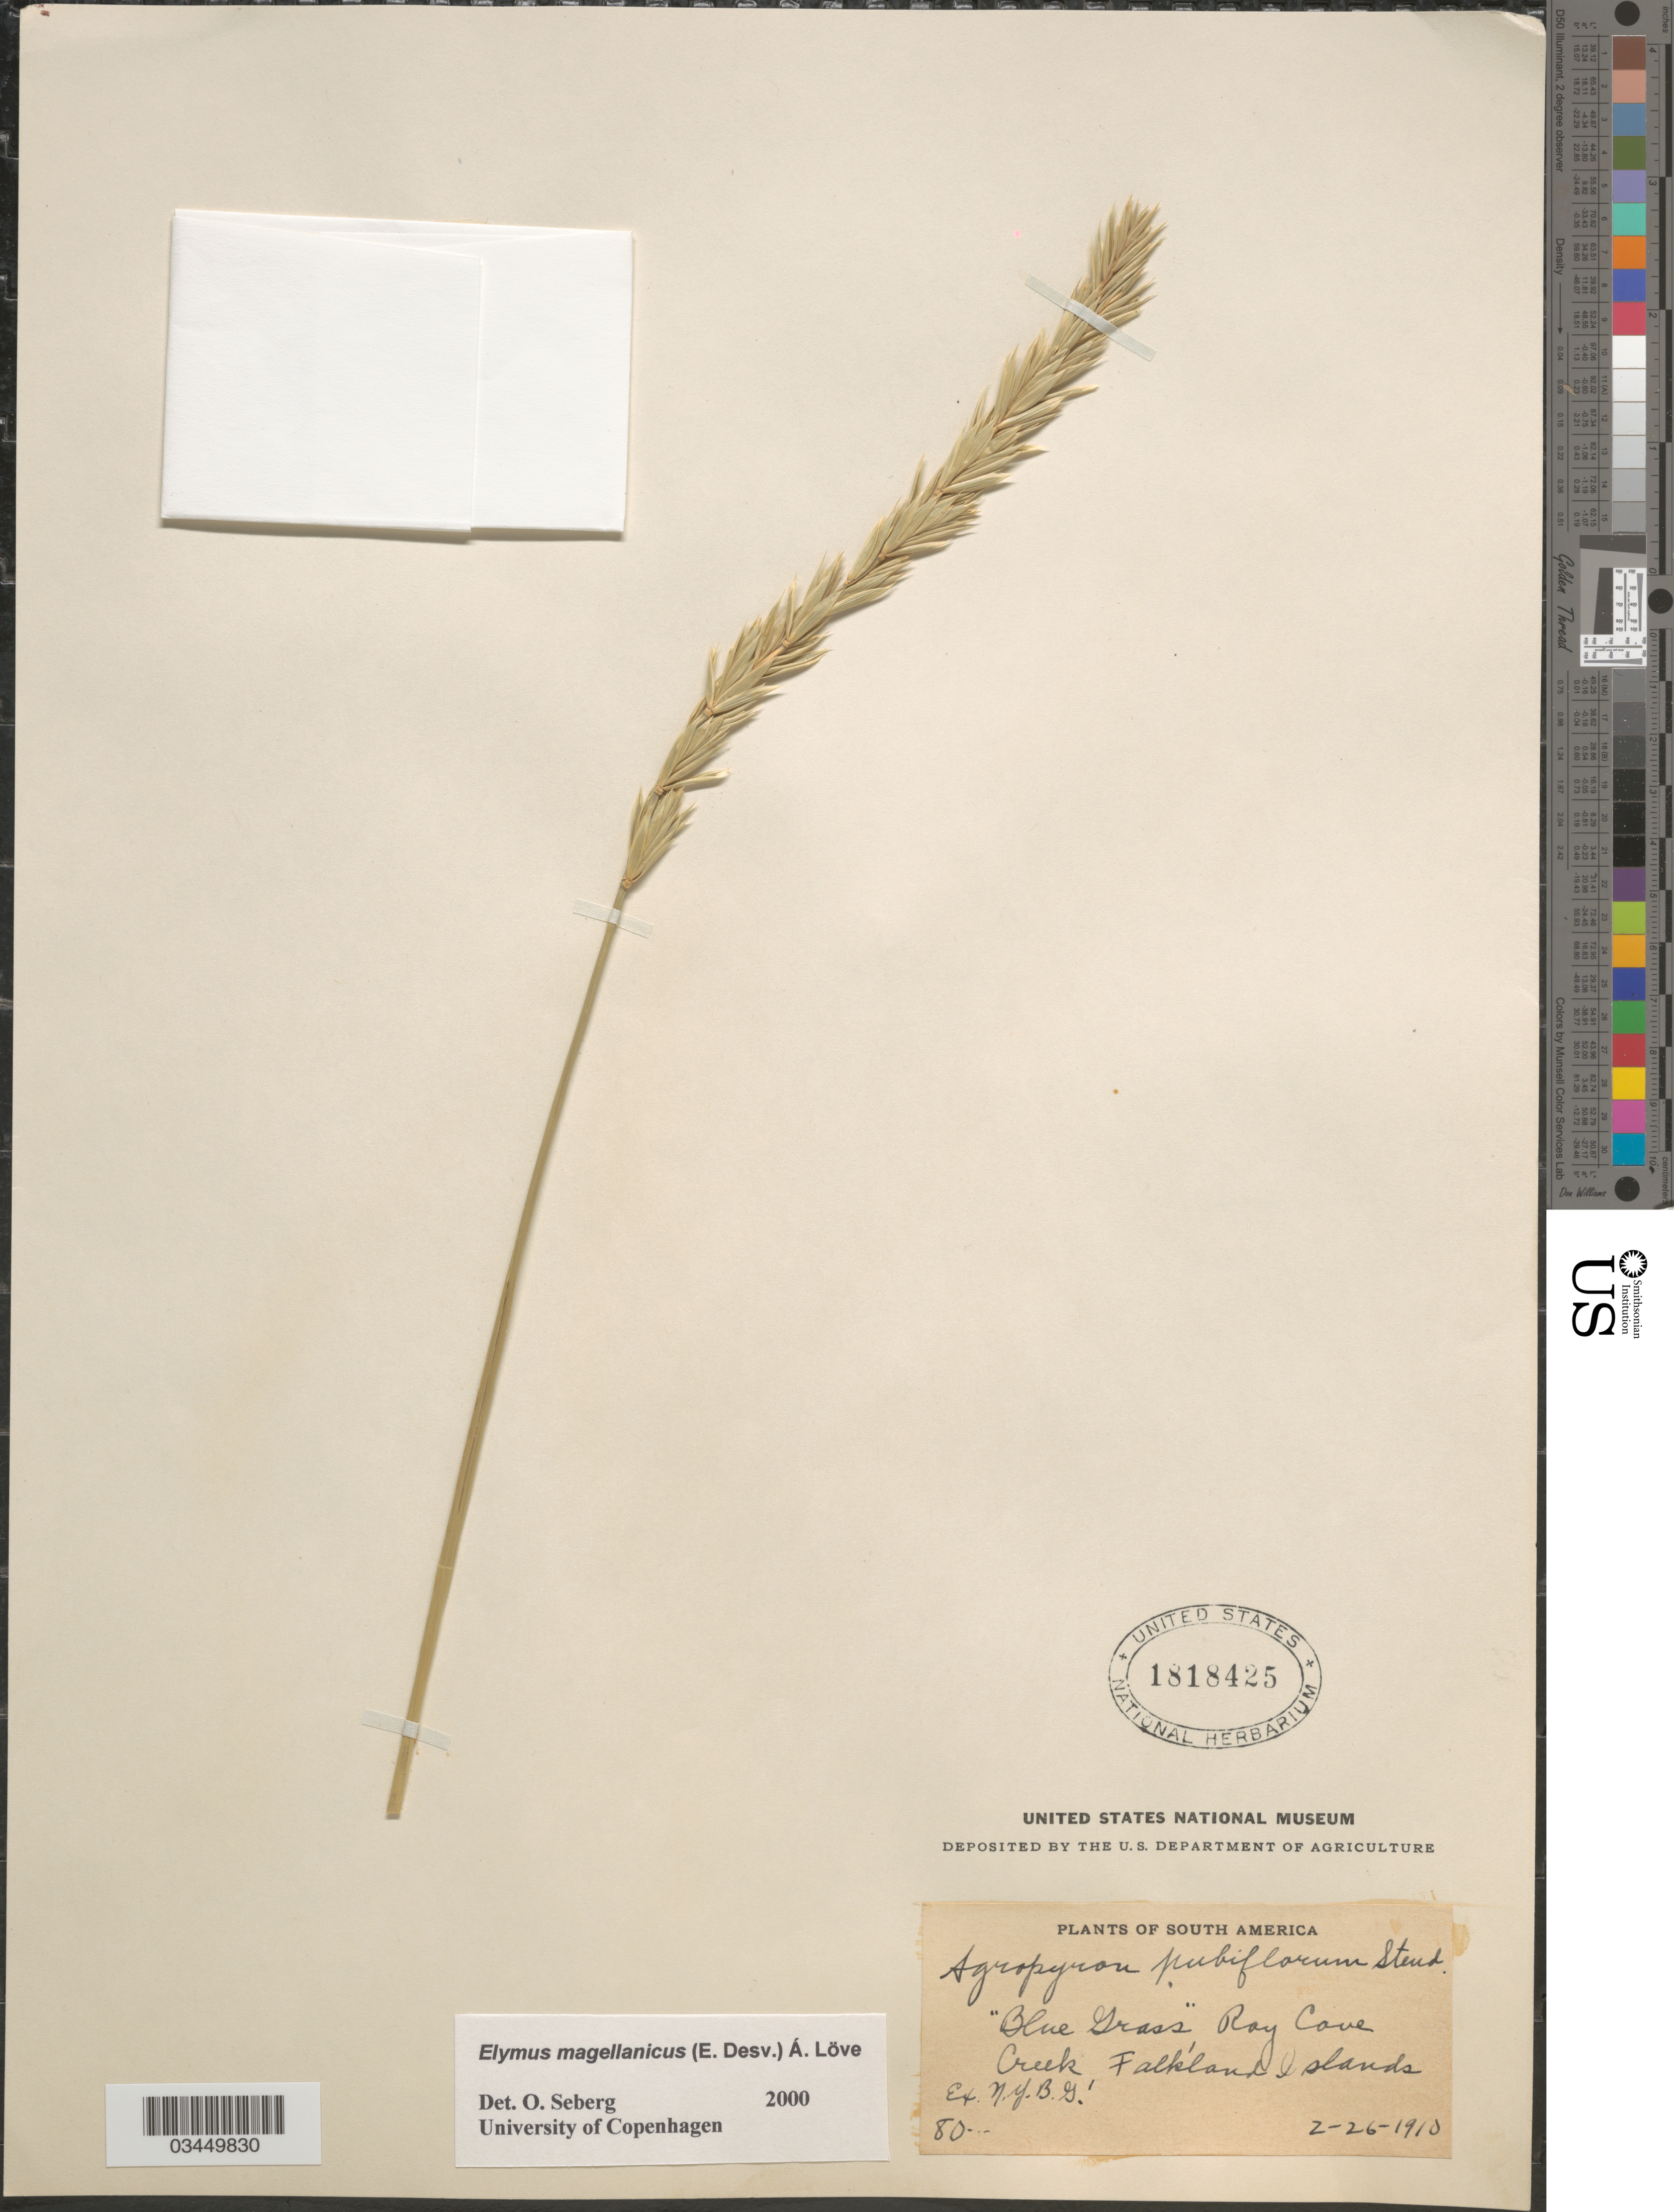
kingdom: Plantae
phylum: Tracheophyta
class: Liliopsida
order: Poales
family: Poaceae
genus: Elymus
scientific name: Elymus magellanicus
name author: (É. Desv.) Á. Löve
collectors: New York Botanical Gardens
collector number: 80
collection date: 1910-02-26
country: Falkland Islands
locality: Roy Cove Creek.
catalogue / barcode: US 1818425